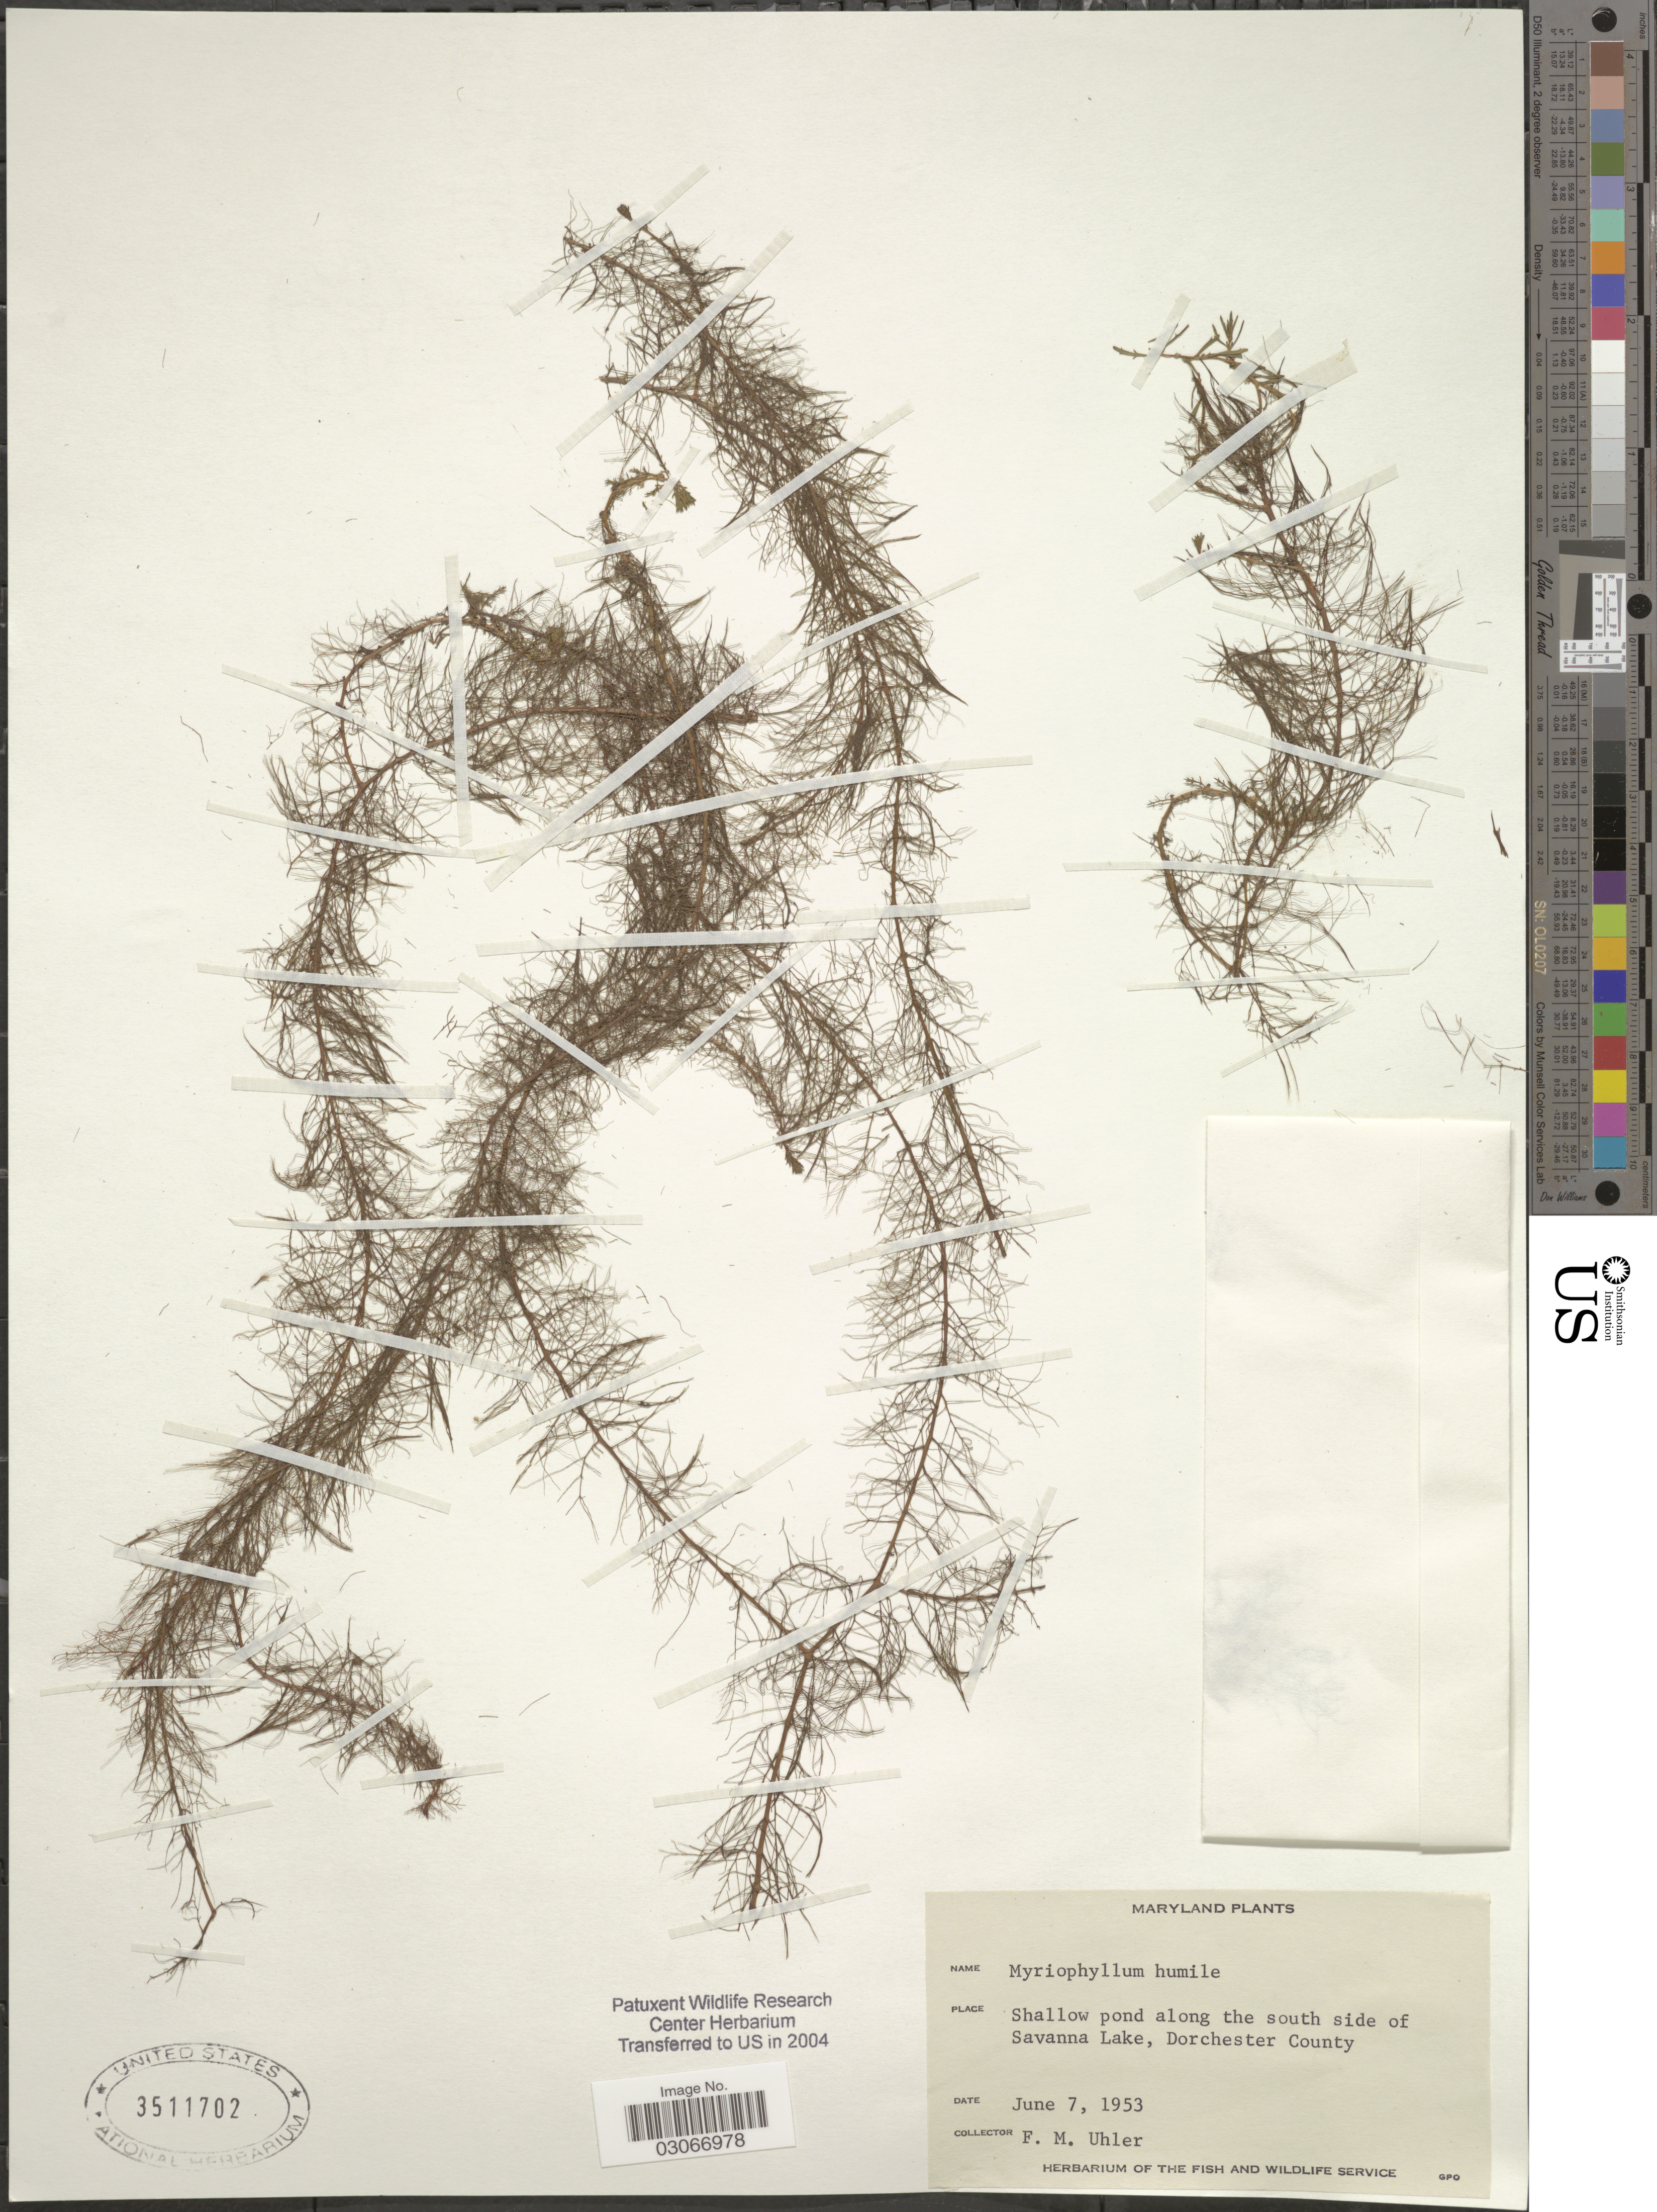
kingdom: Plantae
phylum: Tracheophyta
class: Magnoliopsida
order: Saxifragales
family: Haloragaceae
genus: Myriophyllum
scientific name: Myriophyllum humile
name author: (Raf.) Morong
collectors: F. M. Uhler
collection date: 1953-06-07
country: United States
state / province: Maryland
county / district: Dorchester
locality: Shallow pond along the south side of Savanna Lake, Dorchester County.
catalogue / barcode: US 3511702